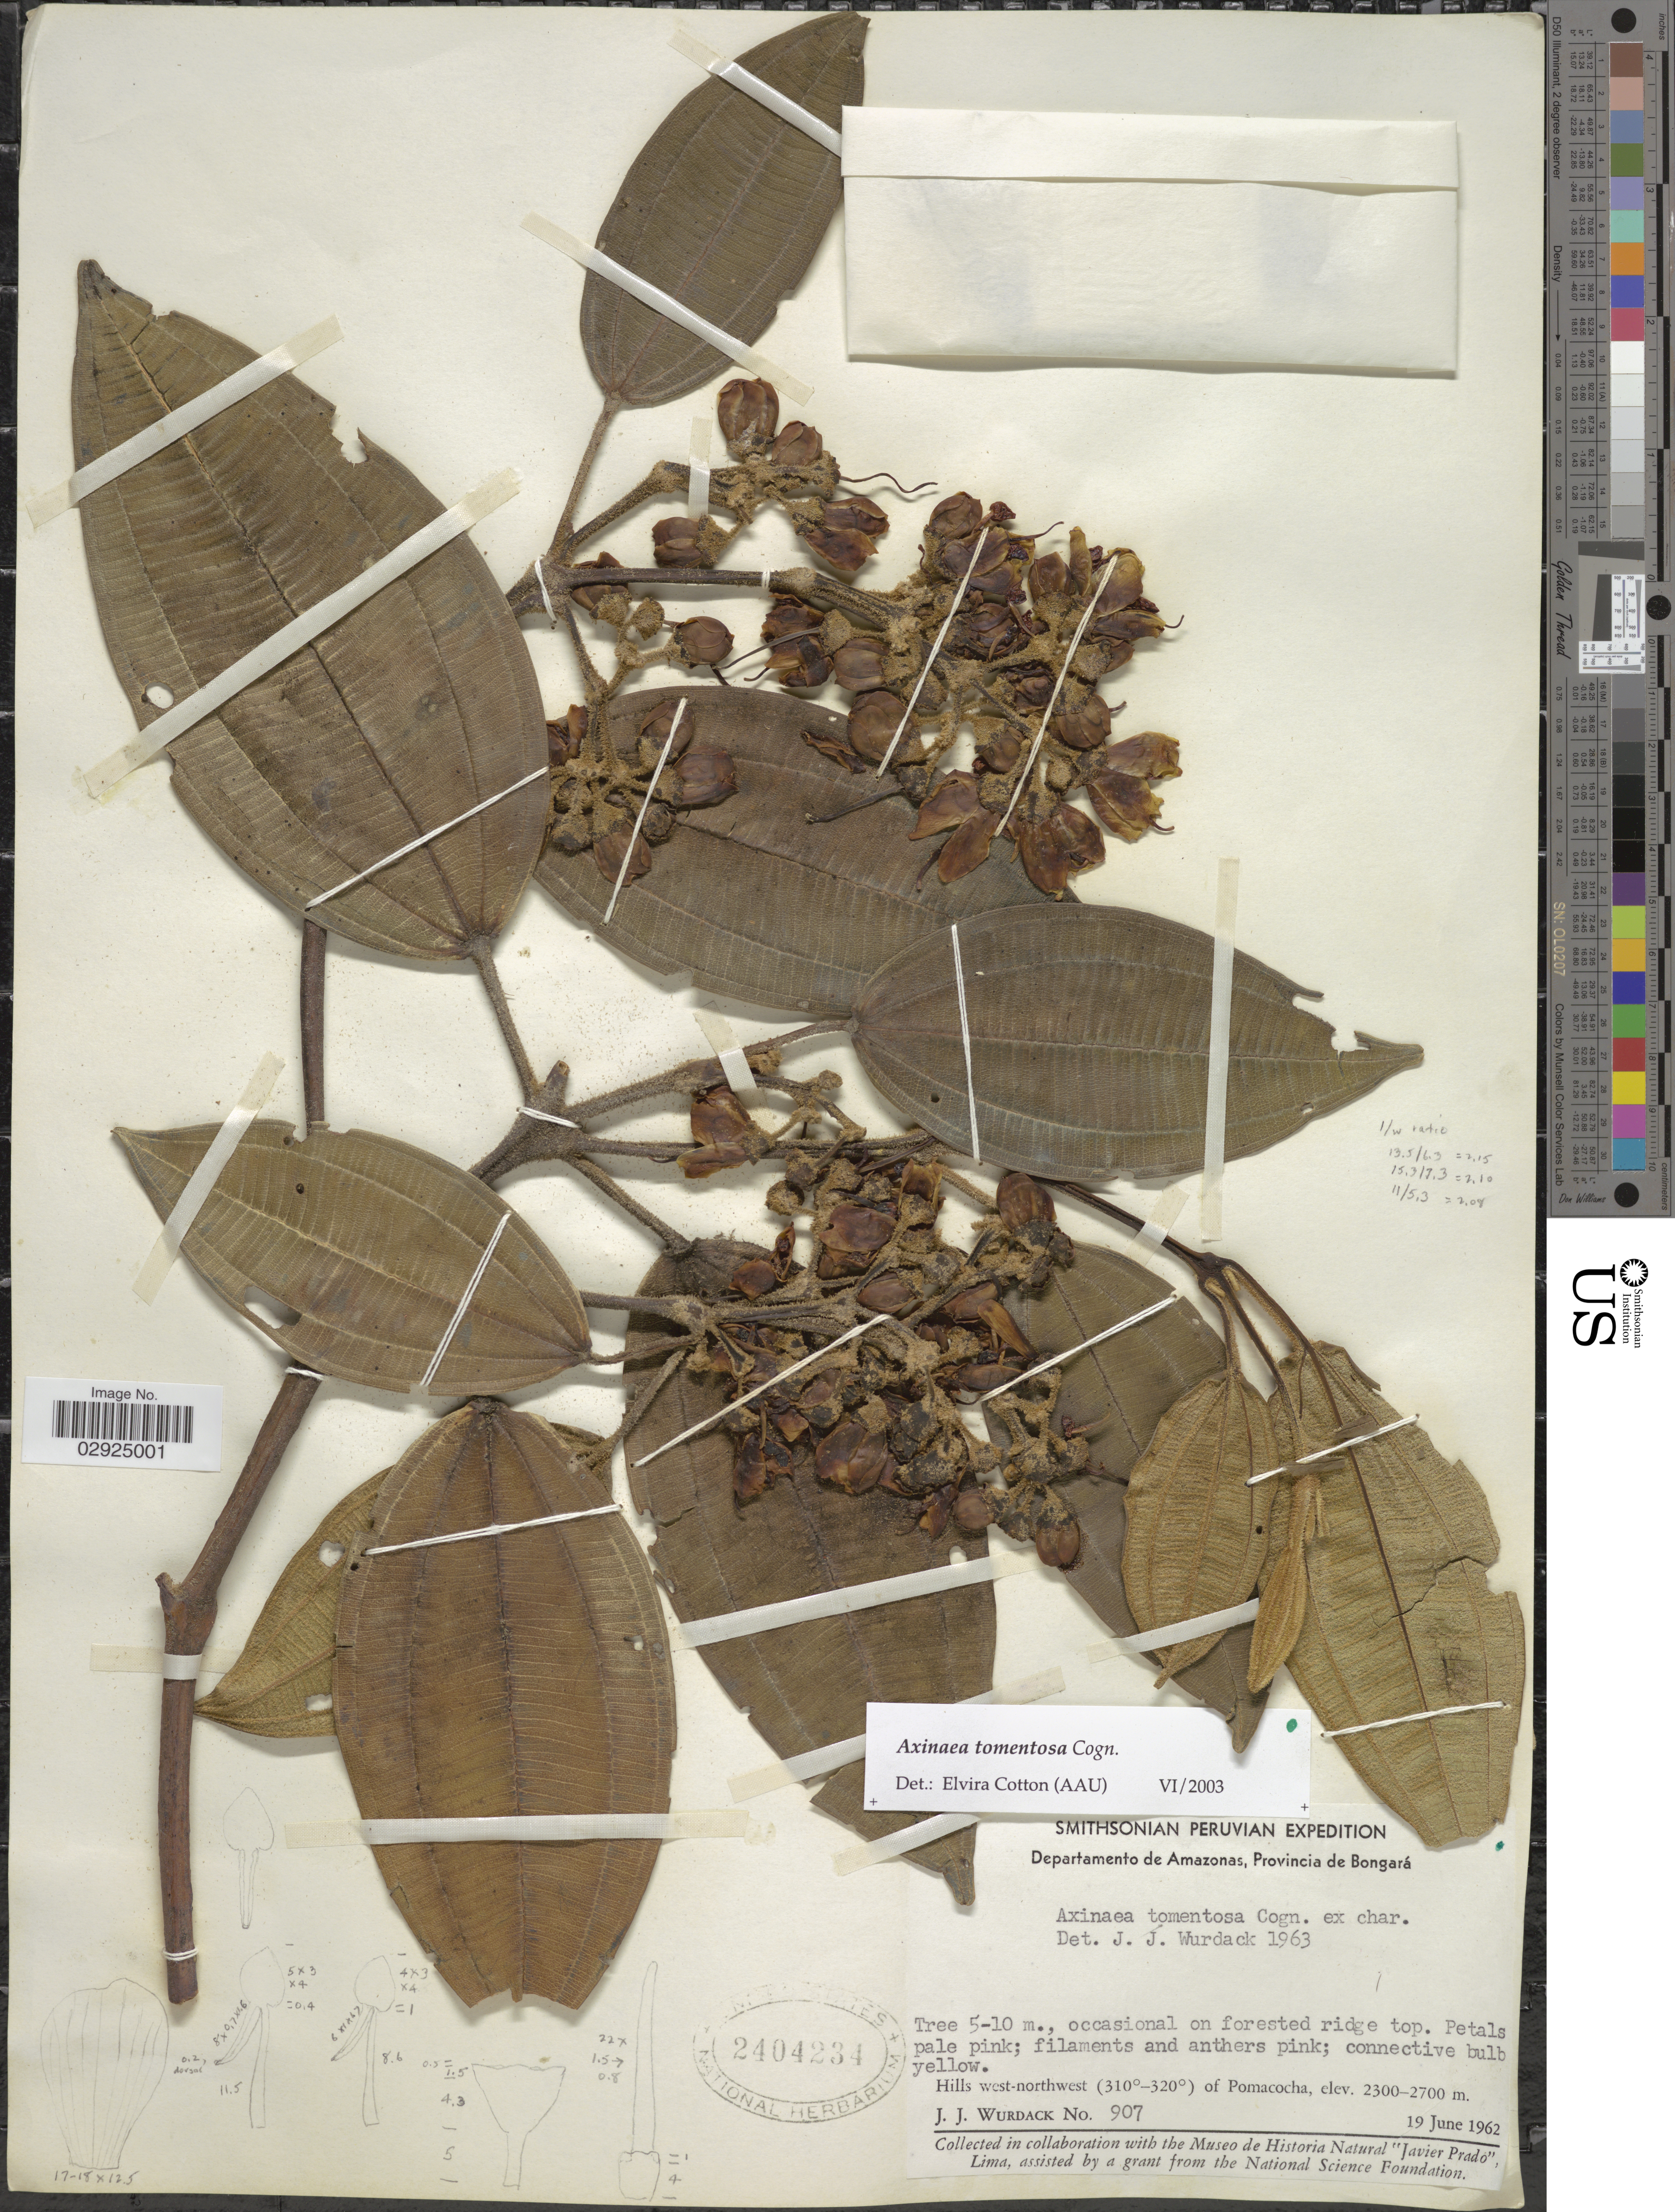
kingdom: Plantae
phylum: Tracheophyta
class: Magnoliopsida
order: Myrtales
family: Melastomataceae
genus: Axinaea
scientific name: Axinaea tomentosa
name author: Cogn.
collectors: J. J. Wurdack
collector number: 907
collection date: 1962-06-19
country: Peru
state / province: Amazonas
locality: Departamento de Amazonas, Provincia de Bongará, Hills west-northwest of Pomacocha.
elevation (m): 2300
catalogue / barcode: US 2404234